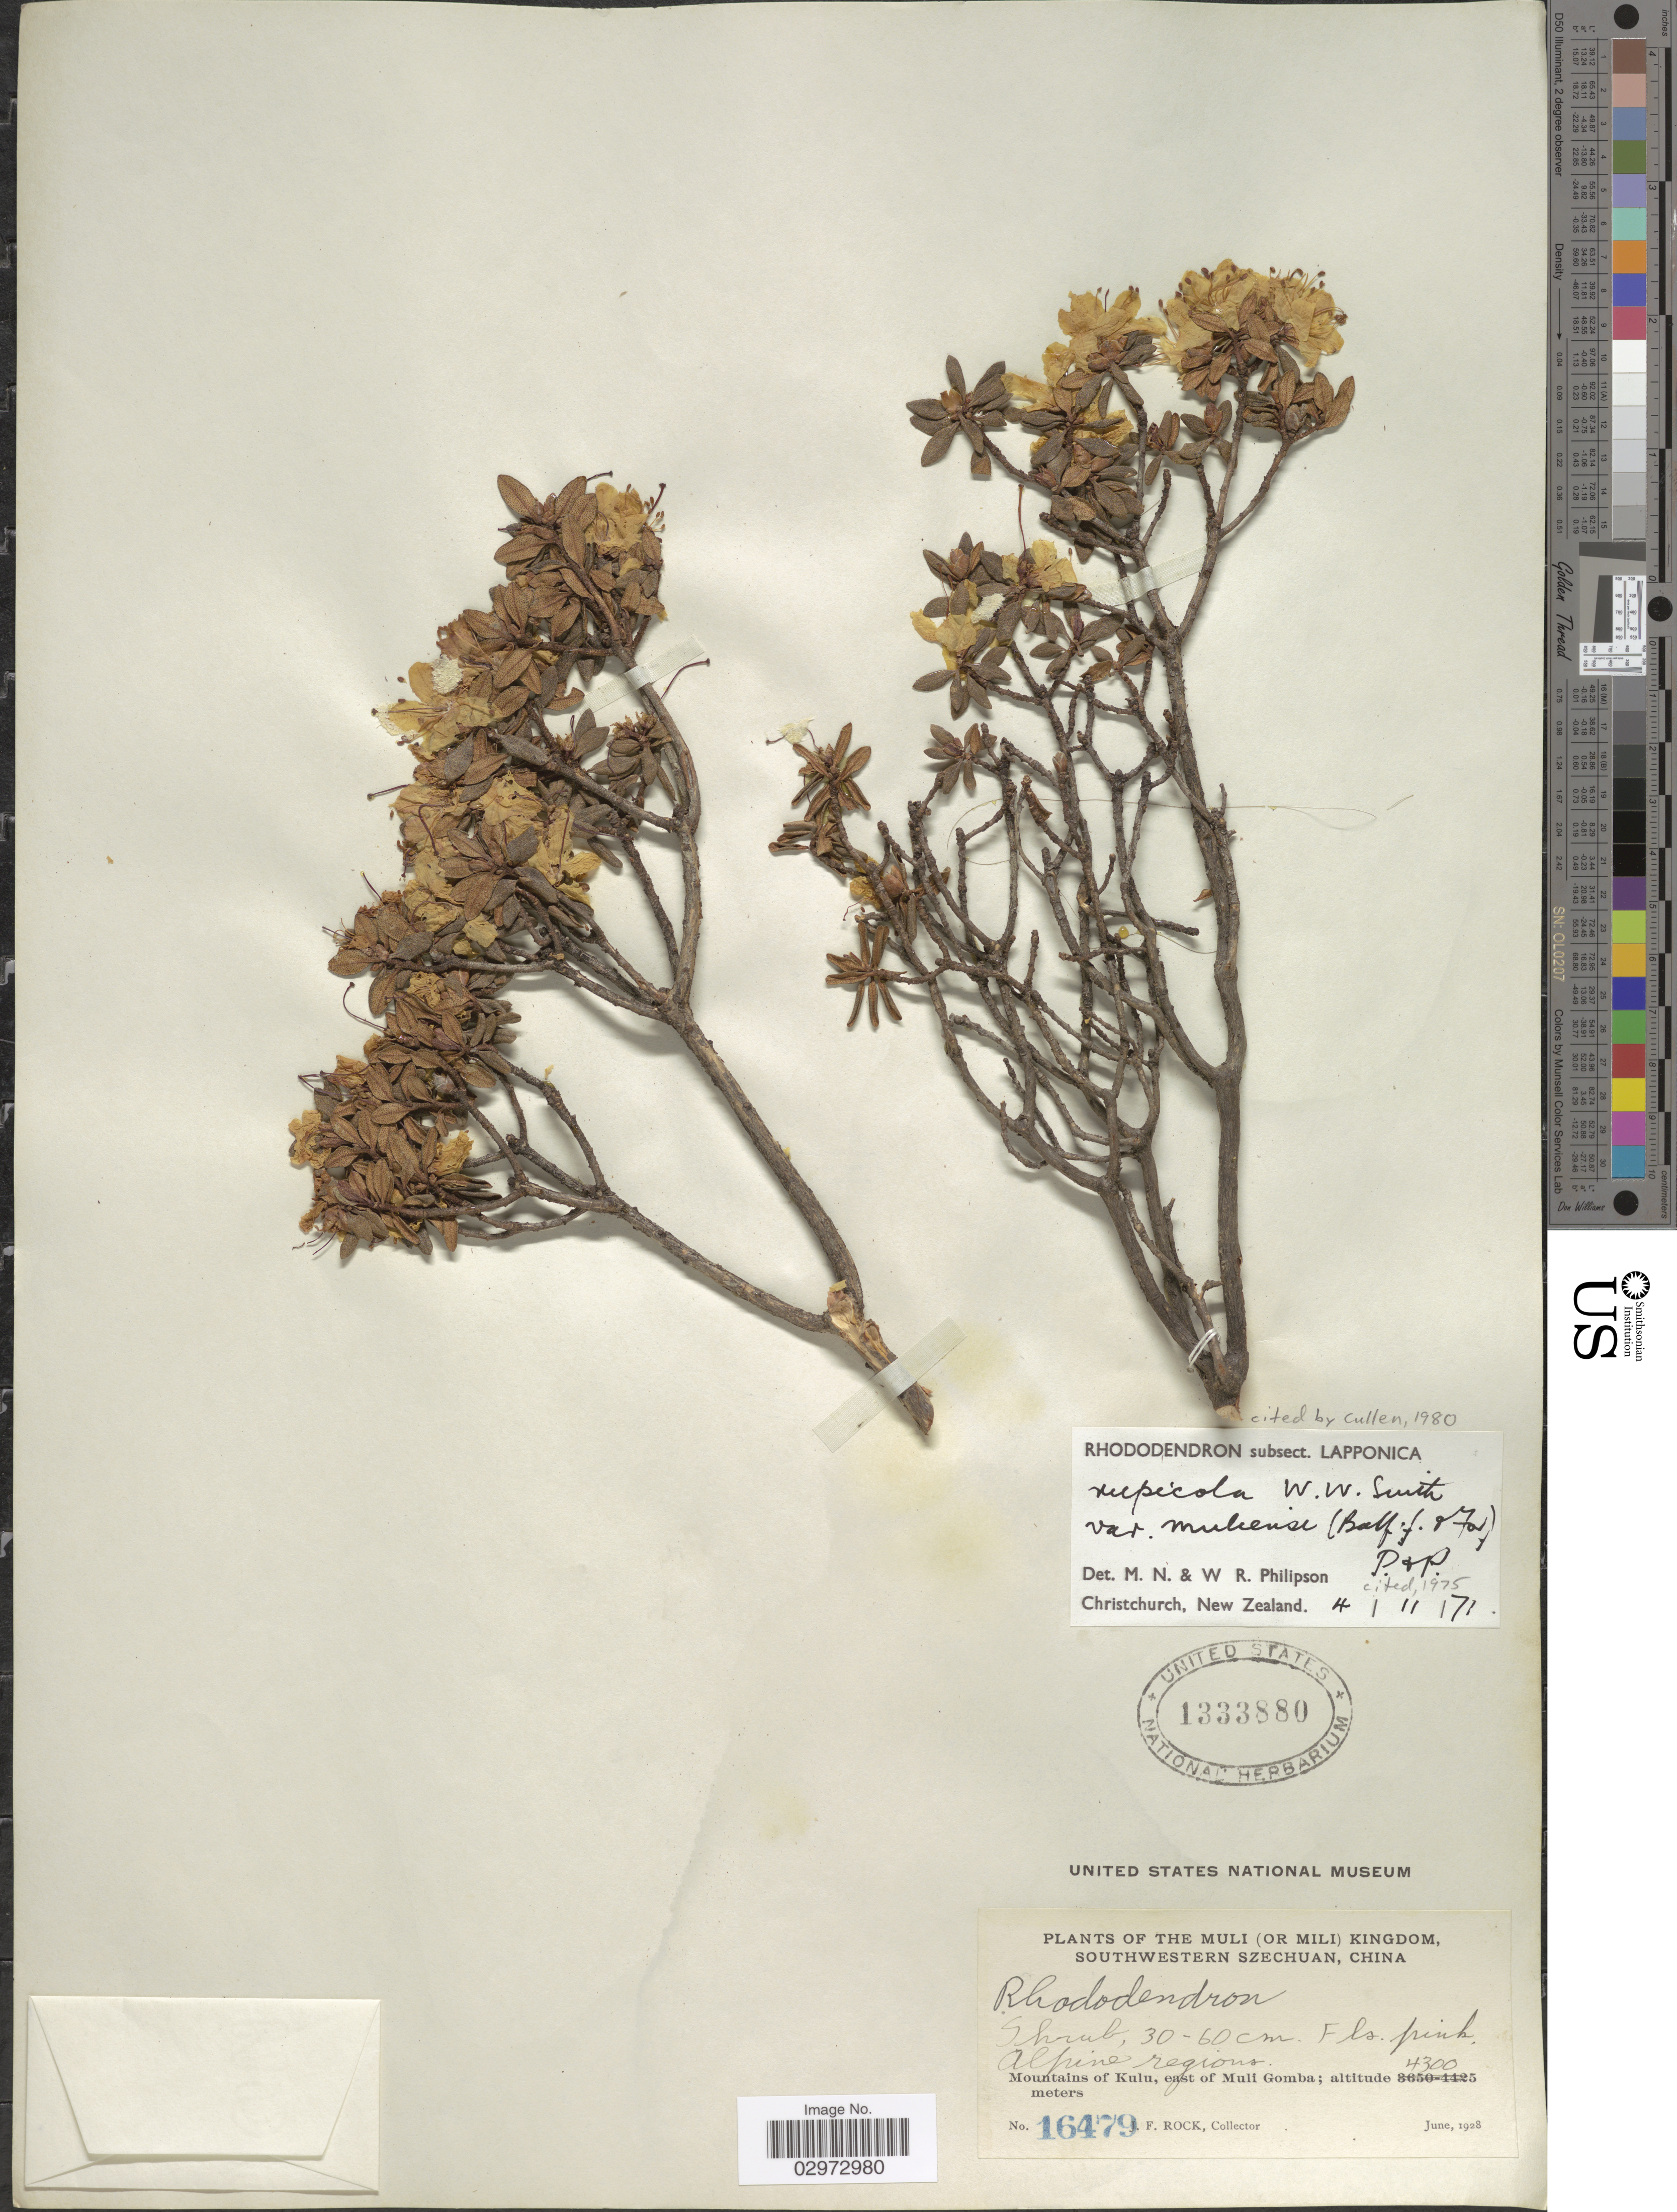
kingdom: Plantae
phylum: Tracheophyta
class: Magnoliopsida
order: Ericales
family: Ericaceae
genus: Rhododendron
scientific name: Rhododendron rupicola var. muliense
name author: (Balf. f. & Forrest) Philipson & M. N. Philipson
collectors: J. Rock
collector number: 16479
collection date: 1928-06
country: China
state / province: Sichuan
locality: Muli (or Mili) Kingdom, Southwestern Szechuan, Alpine regions. Mountains of Kulu, east of Muli Gomba.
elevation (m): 4300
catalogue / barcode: US 1333880